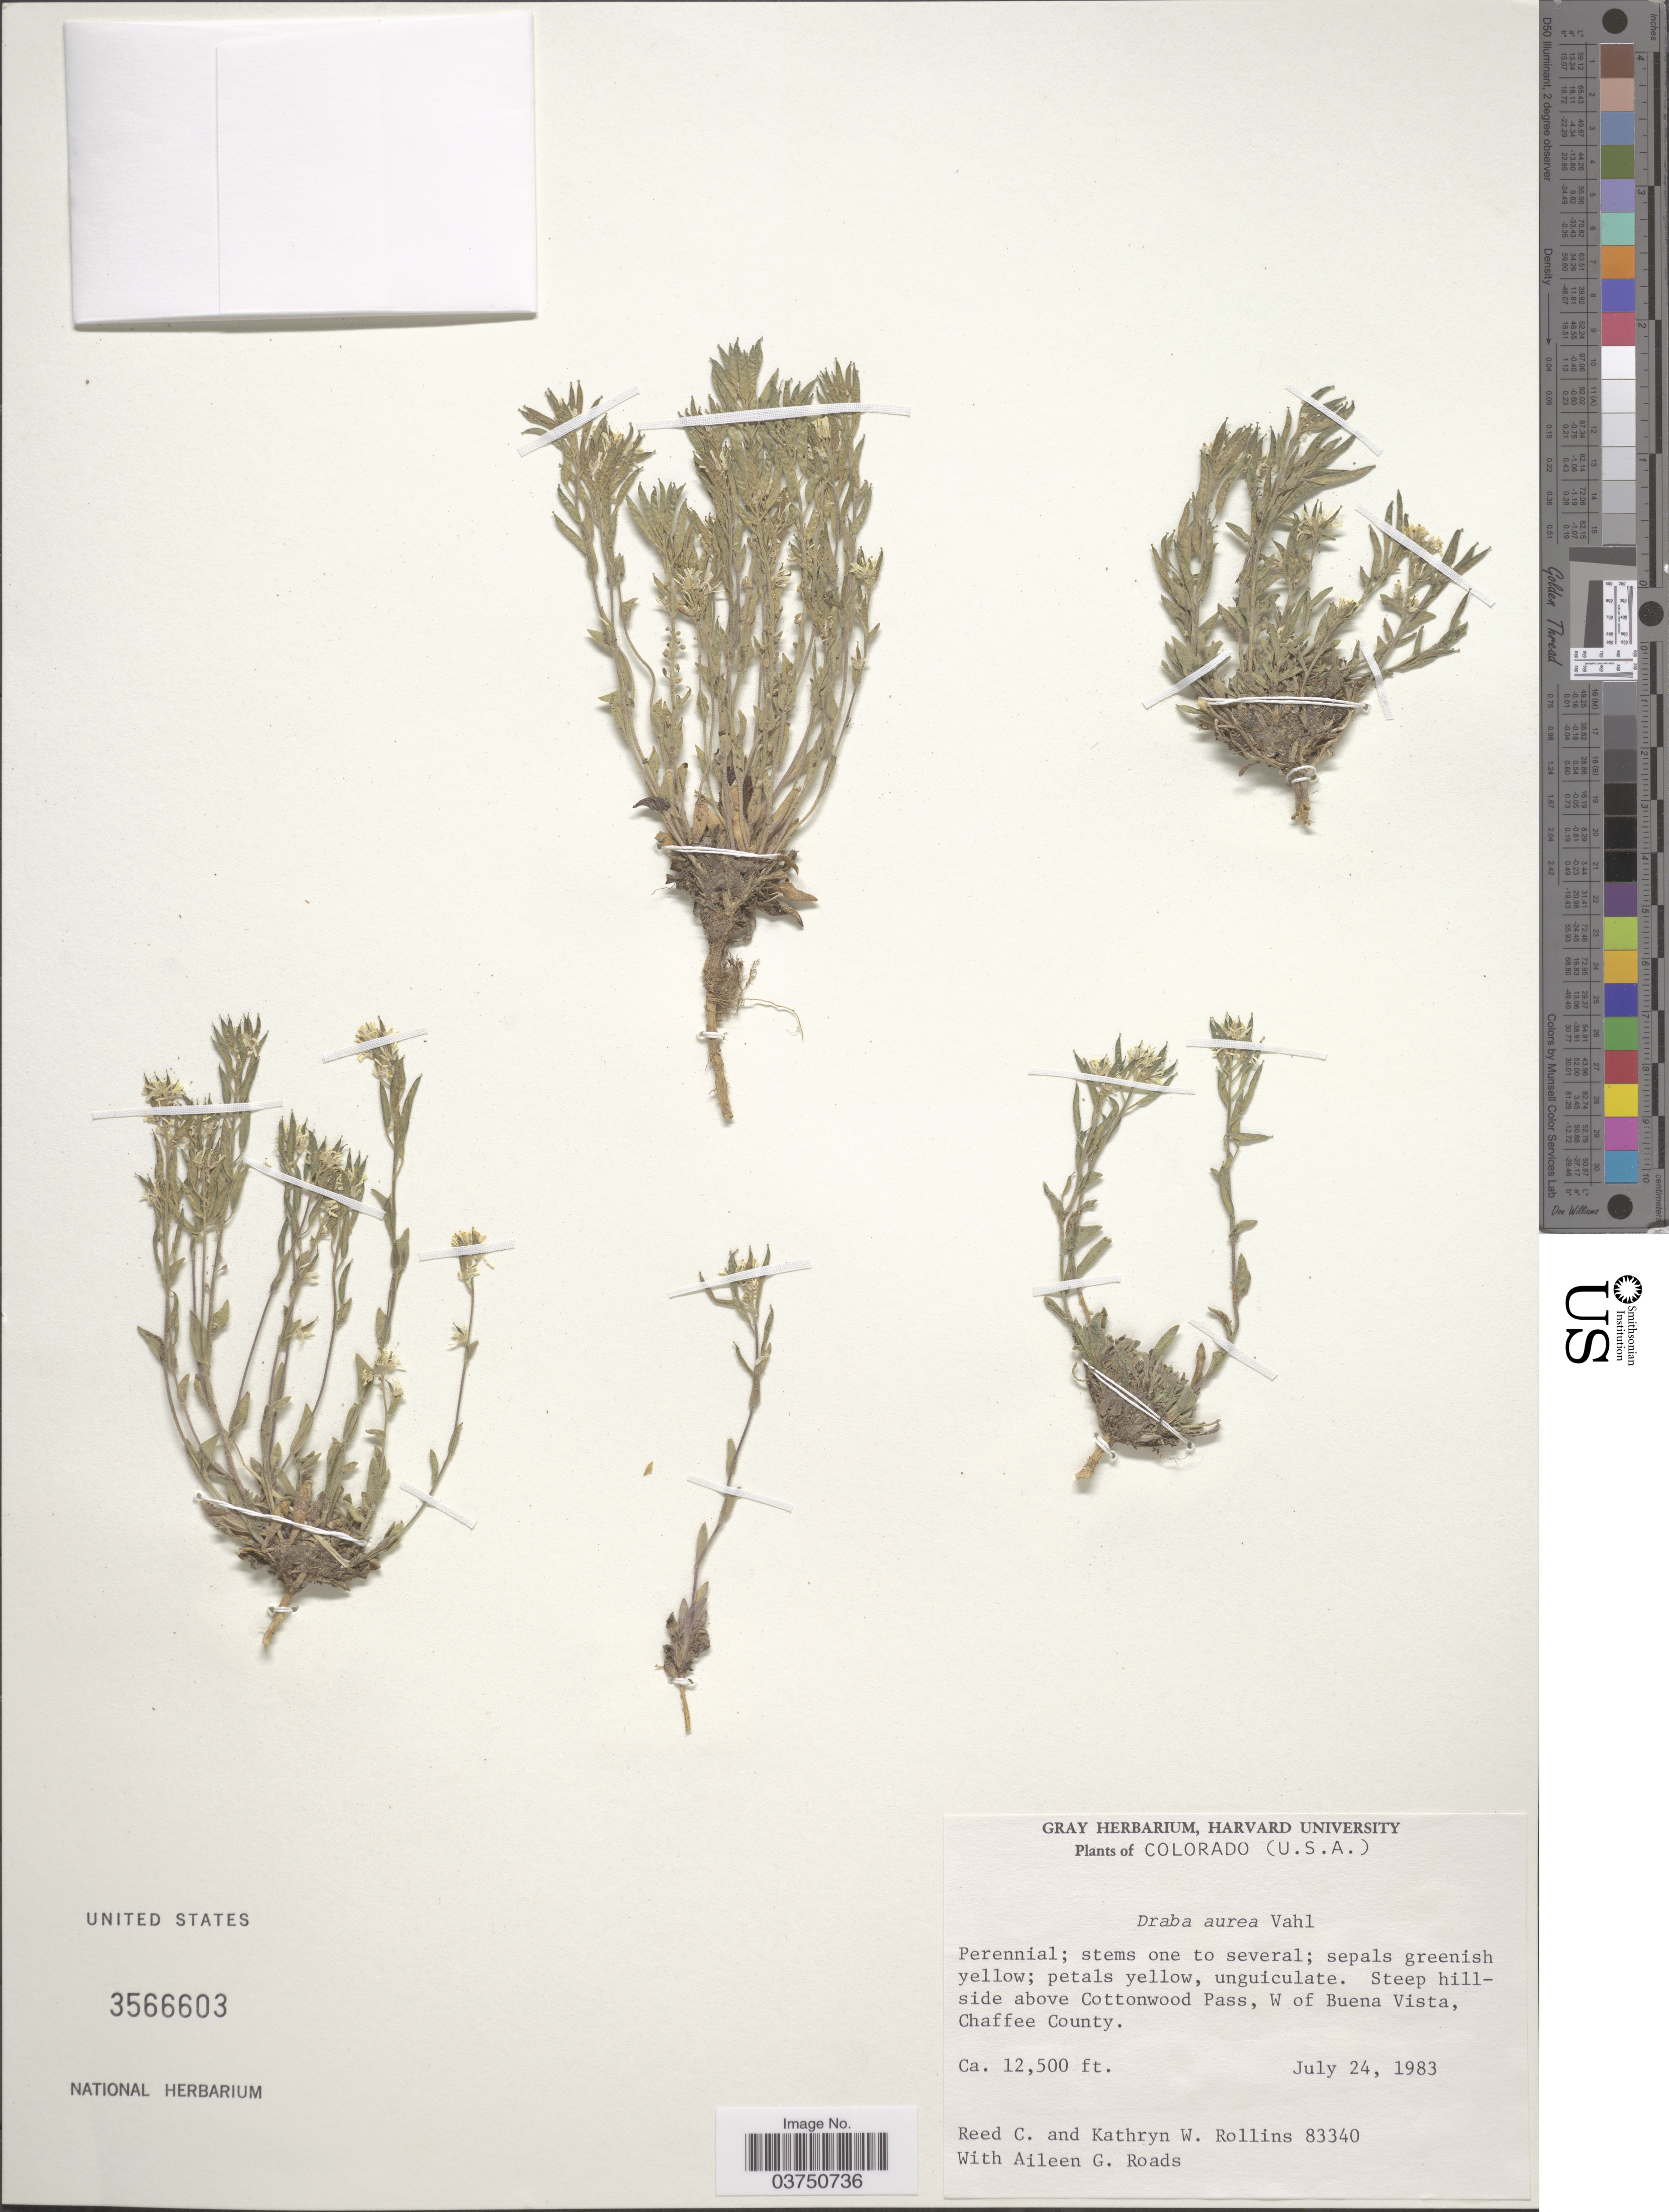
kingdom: Plantae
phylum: Tracheophyta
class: Magnoliopsida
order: Brassicales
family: Brassicaceae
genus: Draba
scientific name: Draba aurea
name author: Vahl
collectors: R. C. Rollins, K. W. Rollins & A. Roads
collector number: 83340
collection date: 1983-07-24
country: United States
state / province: Colorado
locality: Steep hillside above Cottonwood Pass, W of Buena Vista, Chaffee County.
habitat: steep hillside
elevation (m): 3810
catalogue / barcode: US 3566603